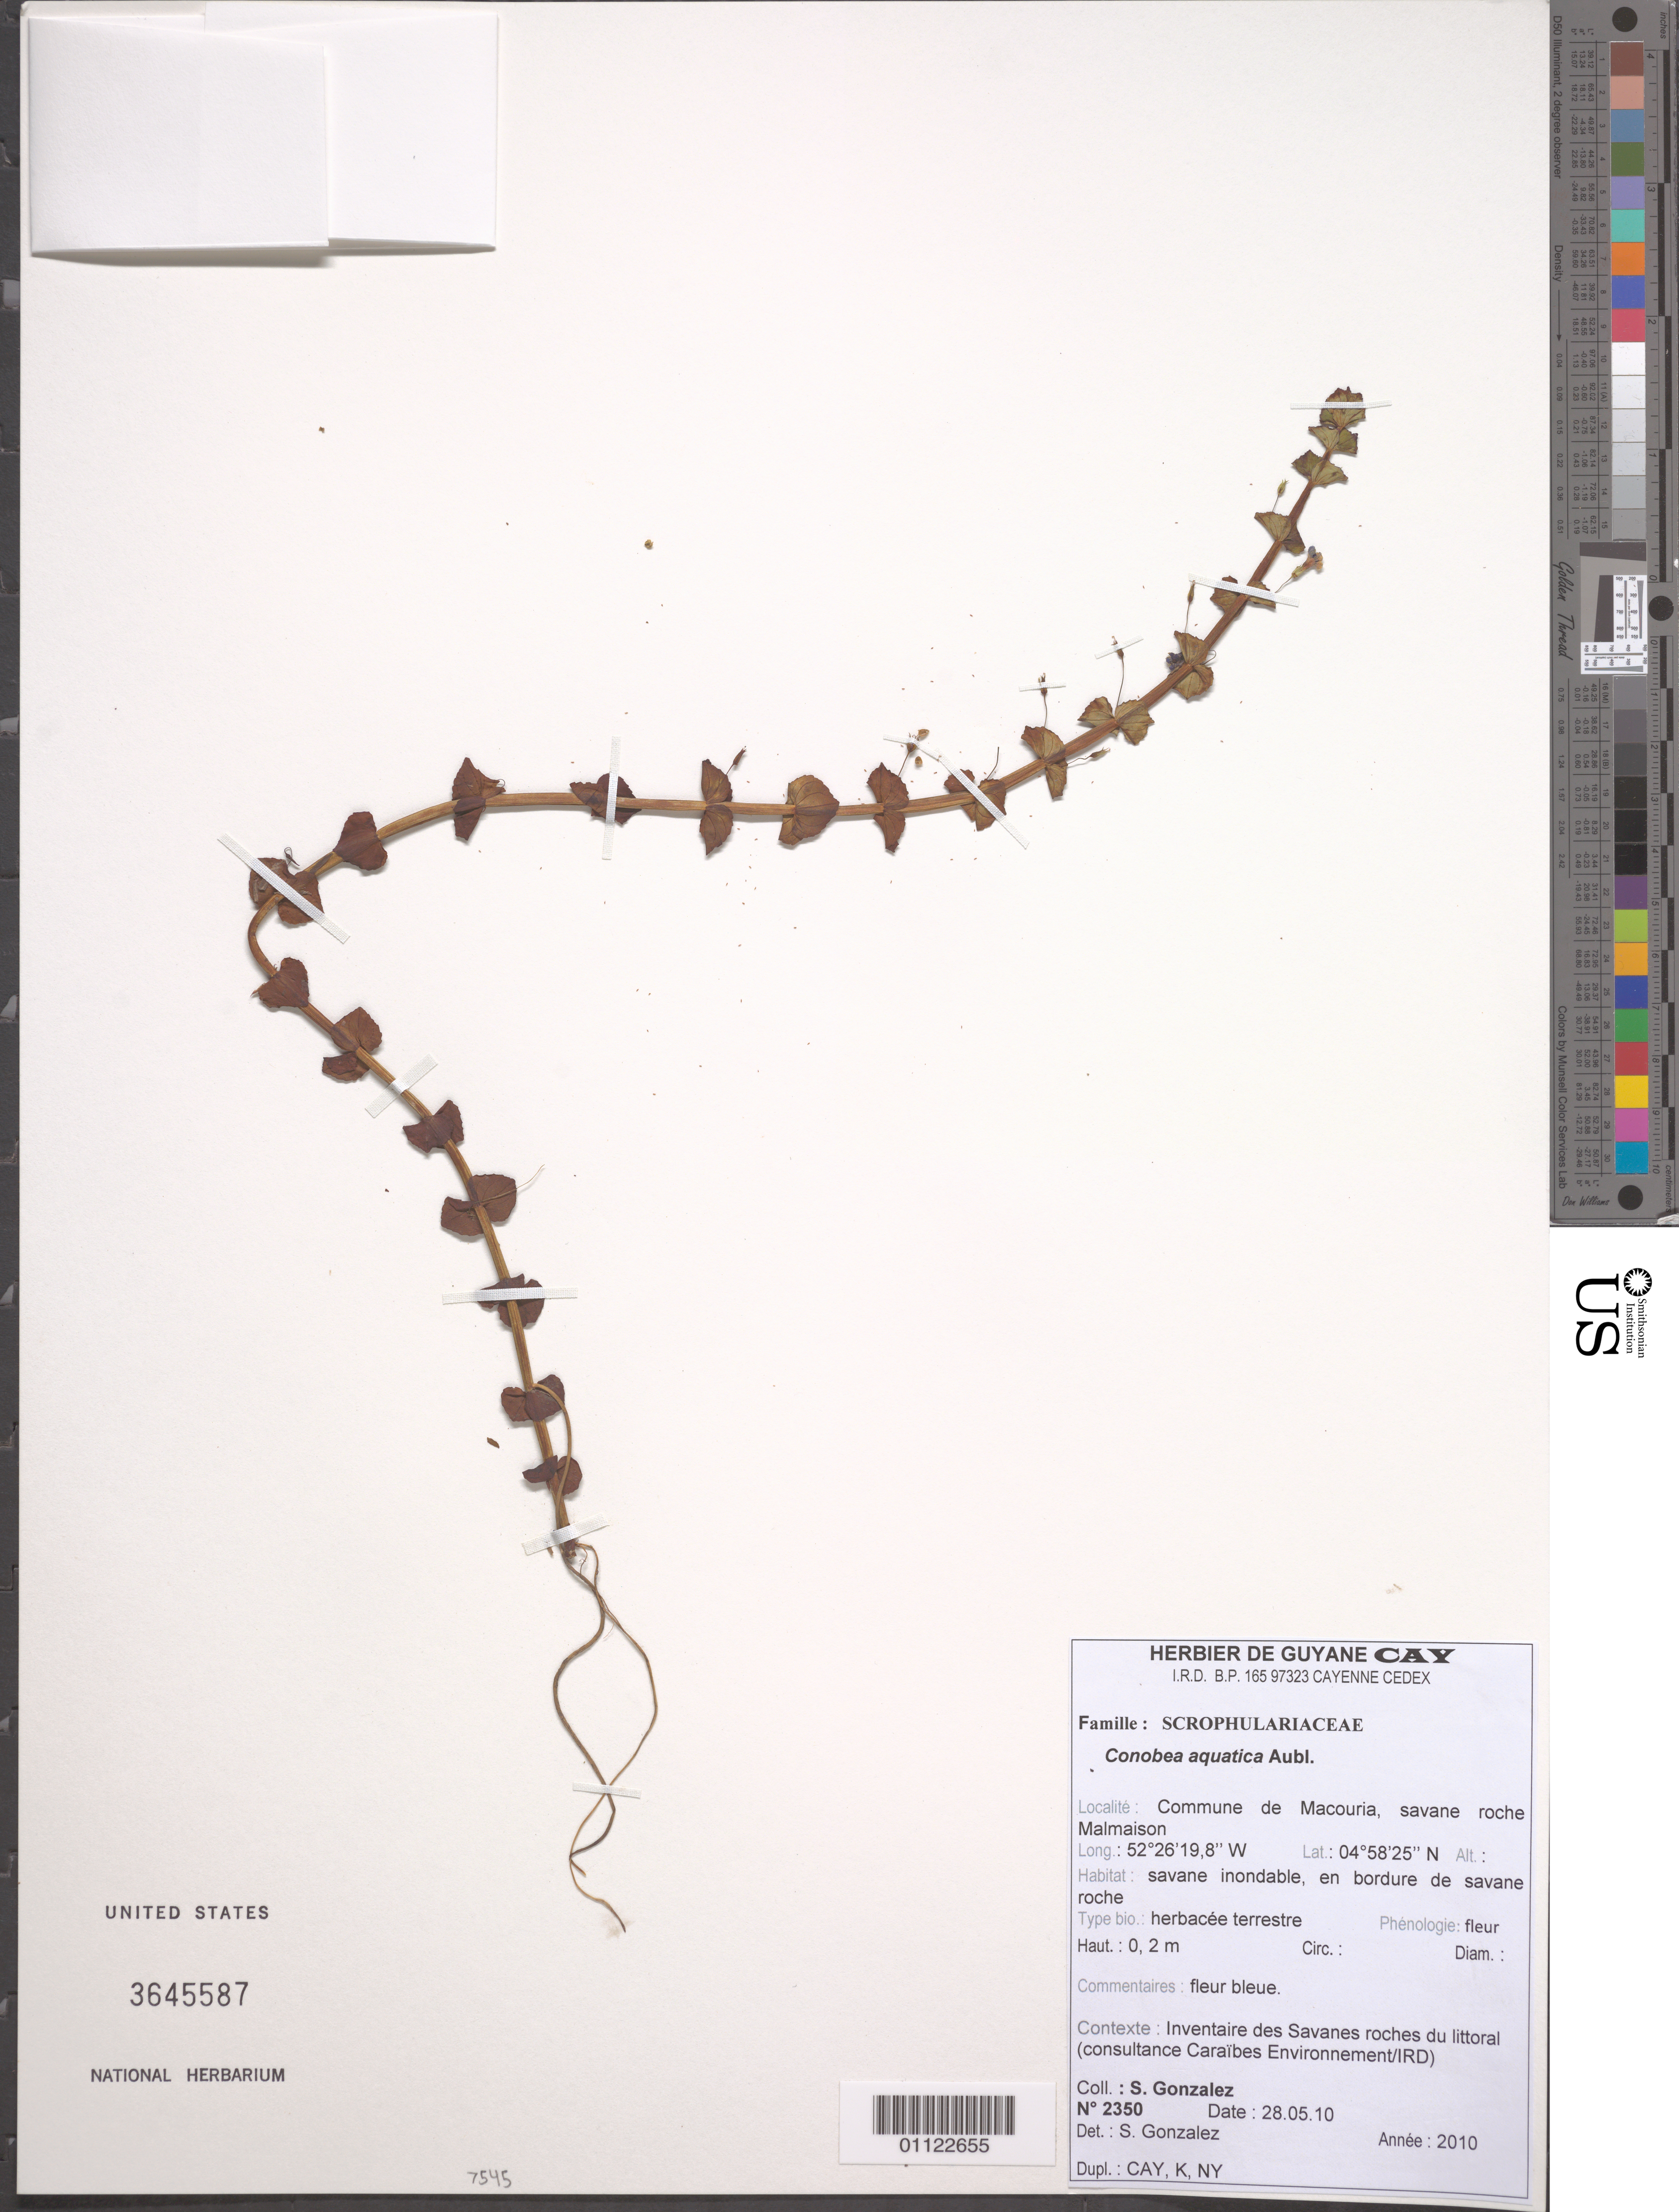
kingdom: Plantae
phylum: Tracheophyta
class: Magnoliopsida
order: Lamiales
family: Plantaginaceae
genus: Conobea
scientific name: Conobea aquatica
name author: Aubl.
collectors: S. Gonzalez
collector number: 2350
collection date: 2010-05-28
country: French Guiana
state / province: Cayenne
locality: Commune de Macouria, savane roche Malmaison.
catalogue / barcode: US 3645587